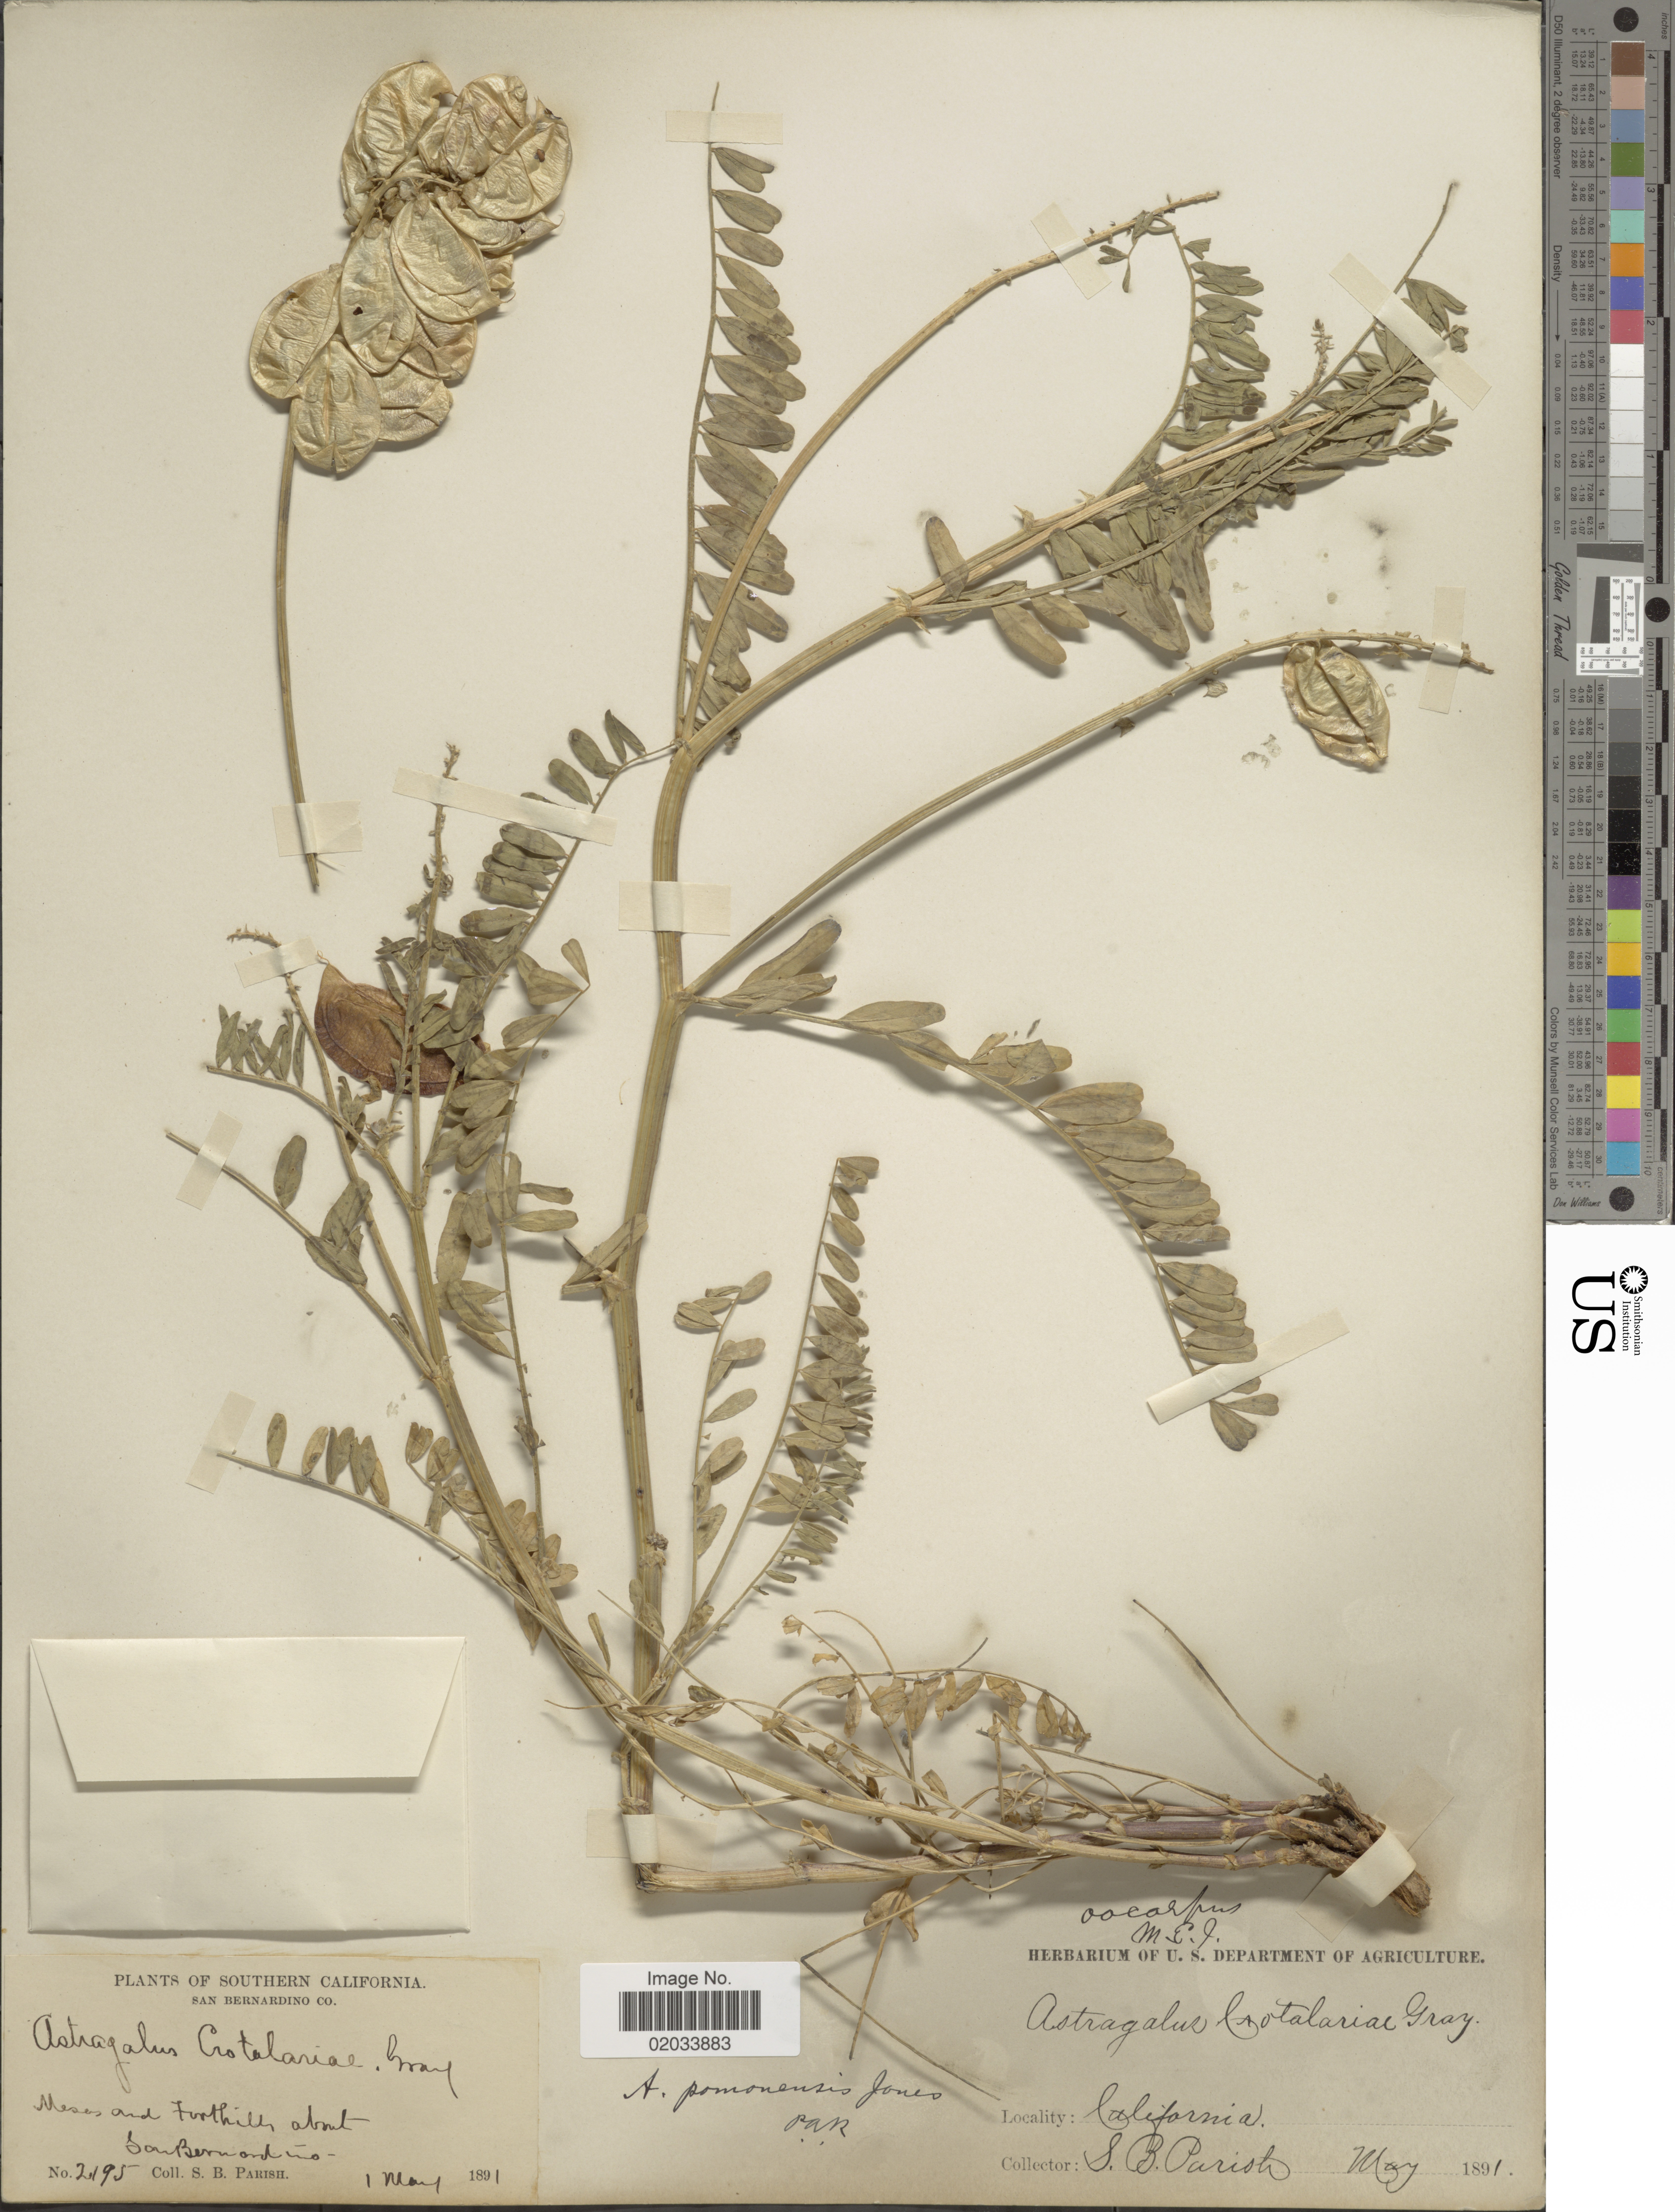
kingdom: Plantae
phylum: Tracheophyta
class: Magnoliopsida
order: Fabales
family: Fabaceae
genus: Astragalus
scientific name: Astragalus pomonensis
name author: M.E. Jones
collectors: S. B. Parish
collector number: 2195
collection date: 1891-05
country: United States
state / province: California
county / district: San Bernardino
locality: Mesas and Foothills about San Bernardino Co. Southern California